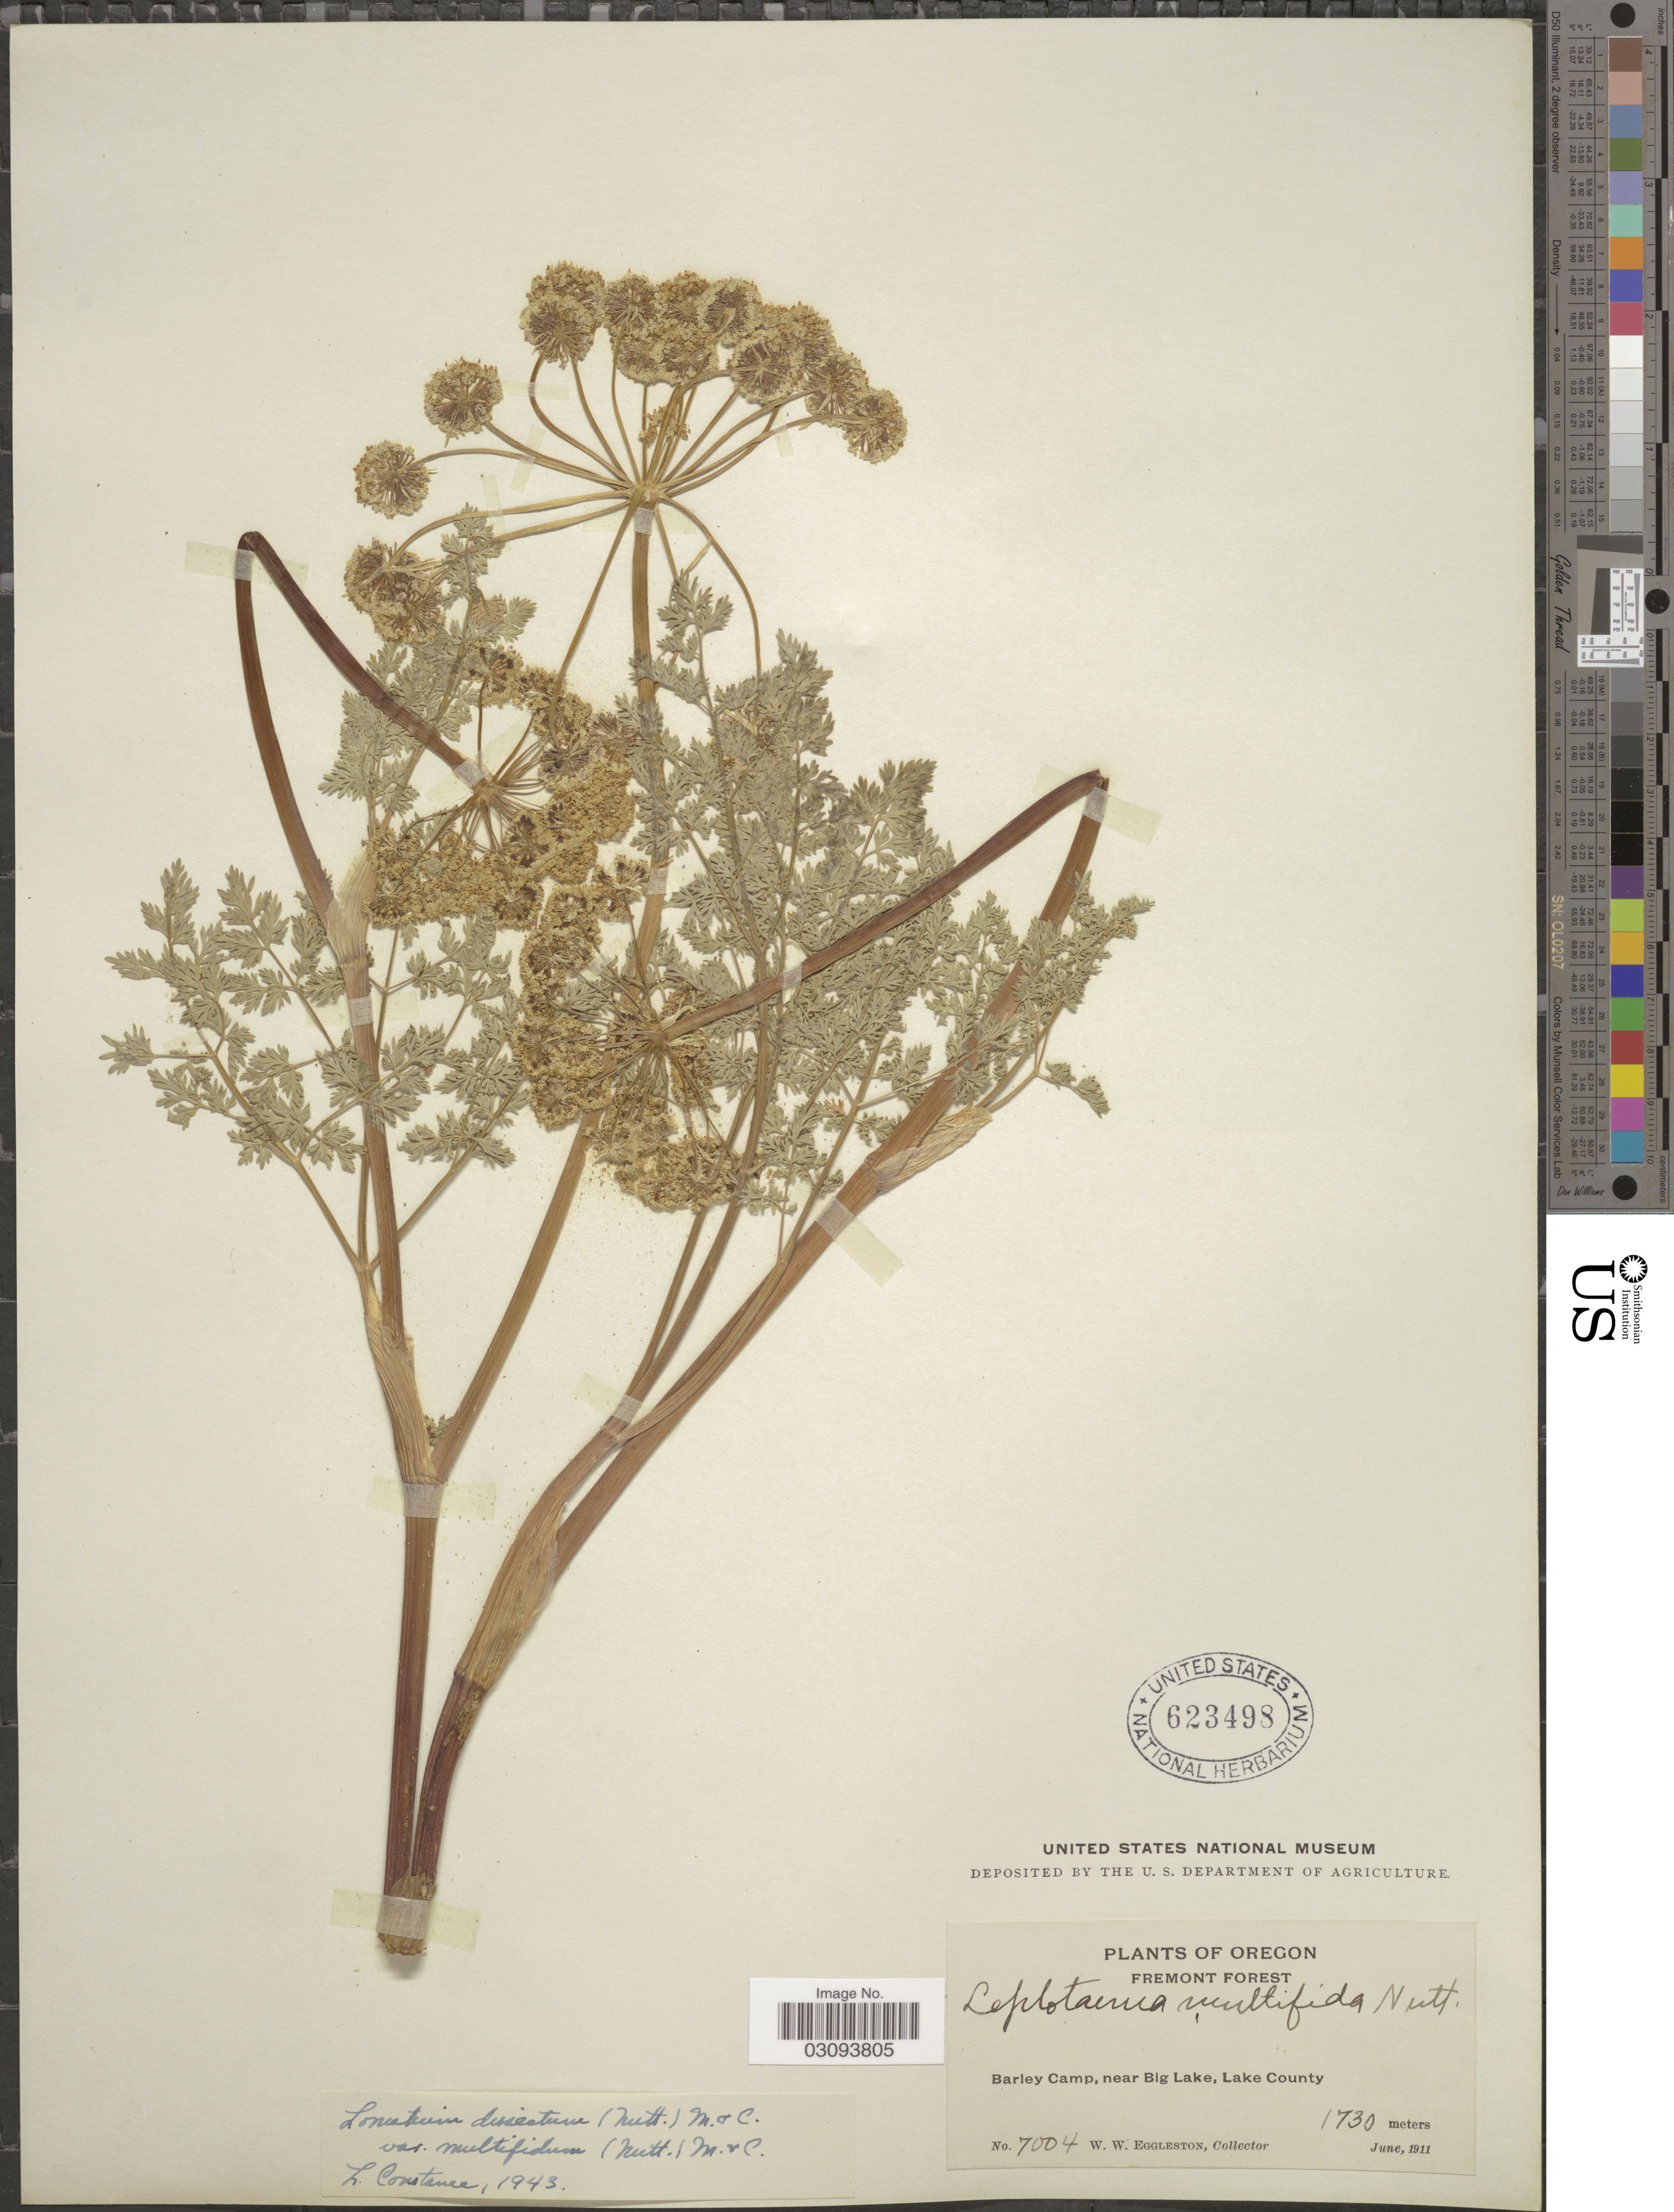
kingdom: Plantae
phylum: Tracheophyta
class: Magnoliopsida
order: Apiales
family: Apiaceae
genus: Lomatium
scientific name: Lomatium dissectum var. multifidum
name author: (Nutt.) Mathias & Constance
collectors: W. W. Eggleston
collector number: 7004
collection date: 1911-06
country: United States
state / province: Oregon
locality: Fremont Forest. Barley Camp, near Big Lake, Lake County.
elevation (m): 1730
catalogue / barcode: US 623498